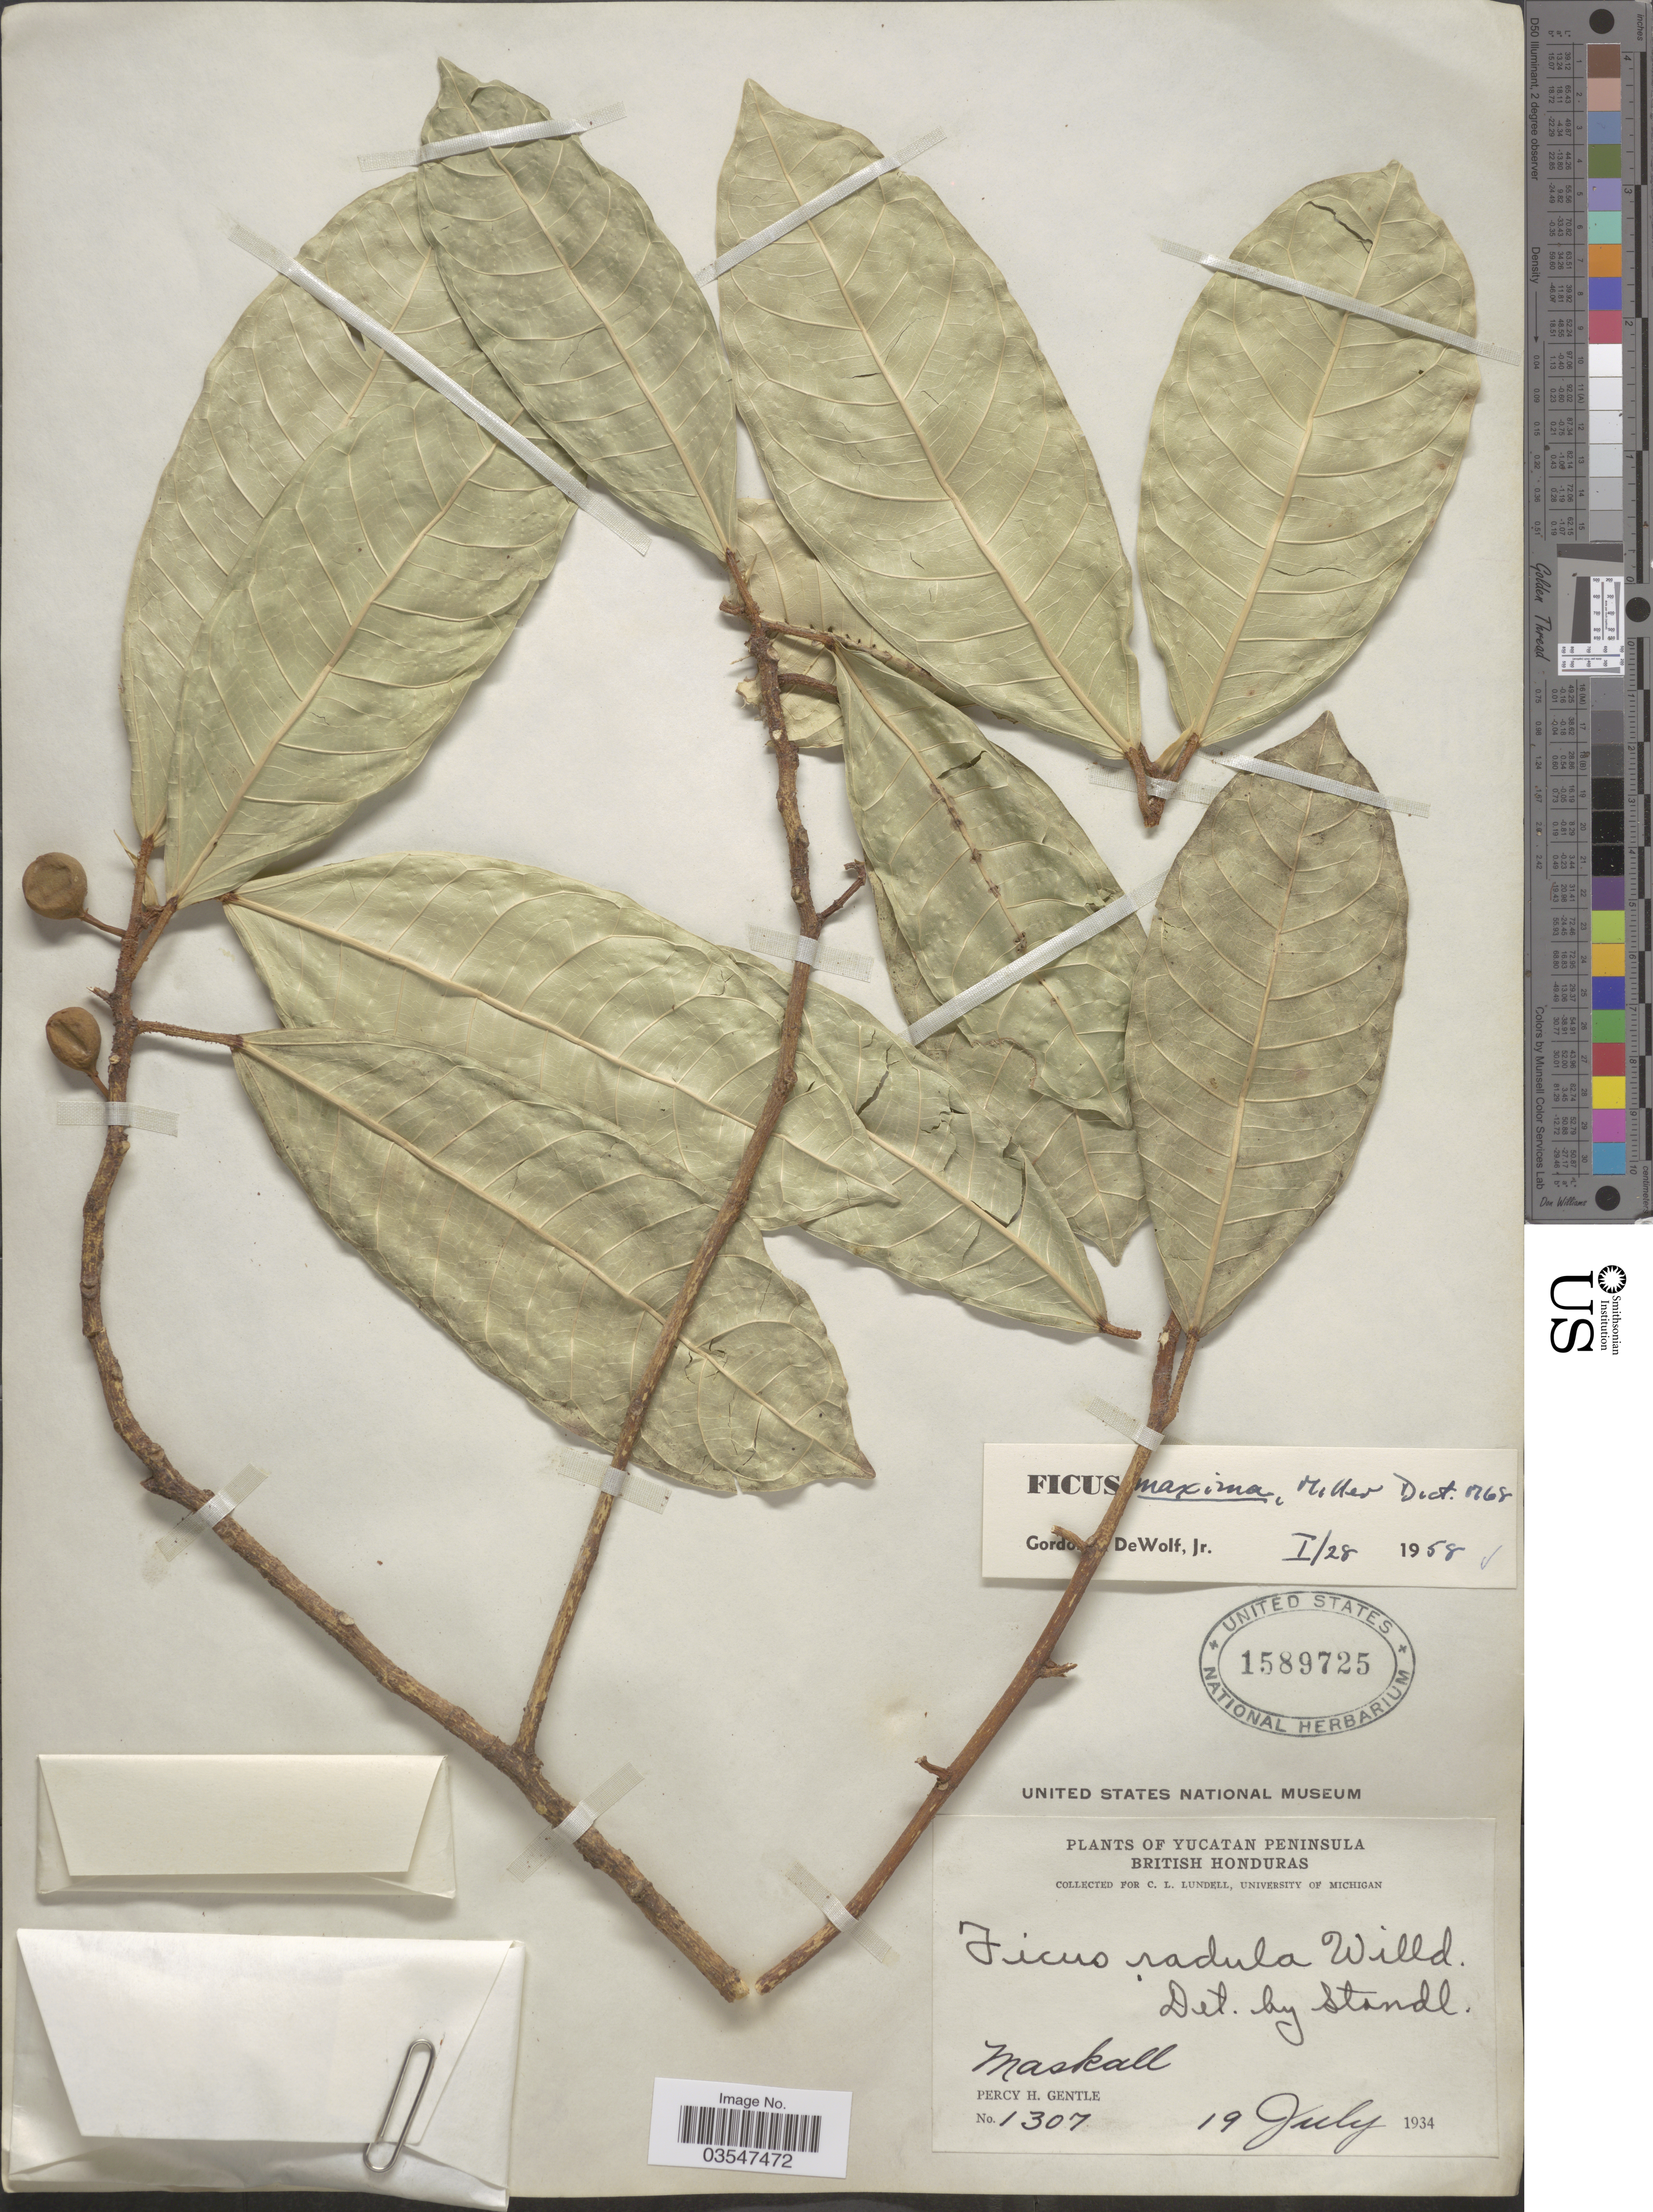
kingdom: Plantae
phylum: Tracheophyta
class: Magnoliopsida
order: Rosales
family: Moraceae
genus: Ficus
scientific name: Ficus maxima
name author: Mill.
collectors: P. H. Gentle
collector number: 1307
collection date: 1934-07-19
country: Belize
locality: Yucatan Peninsula, British Honduras. Maskall.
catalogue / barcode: US 1589725